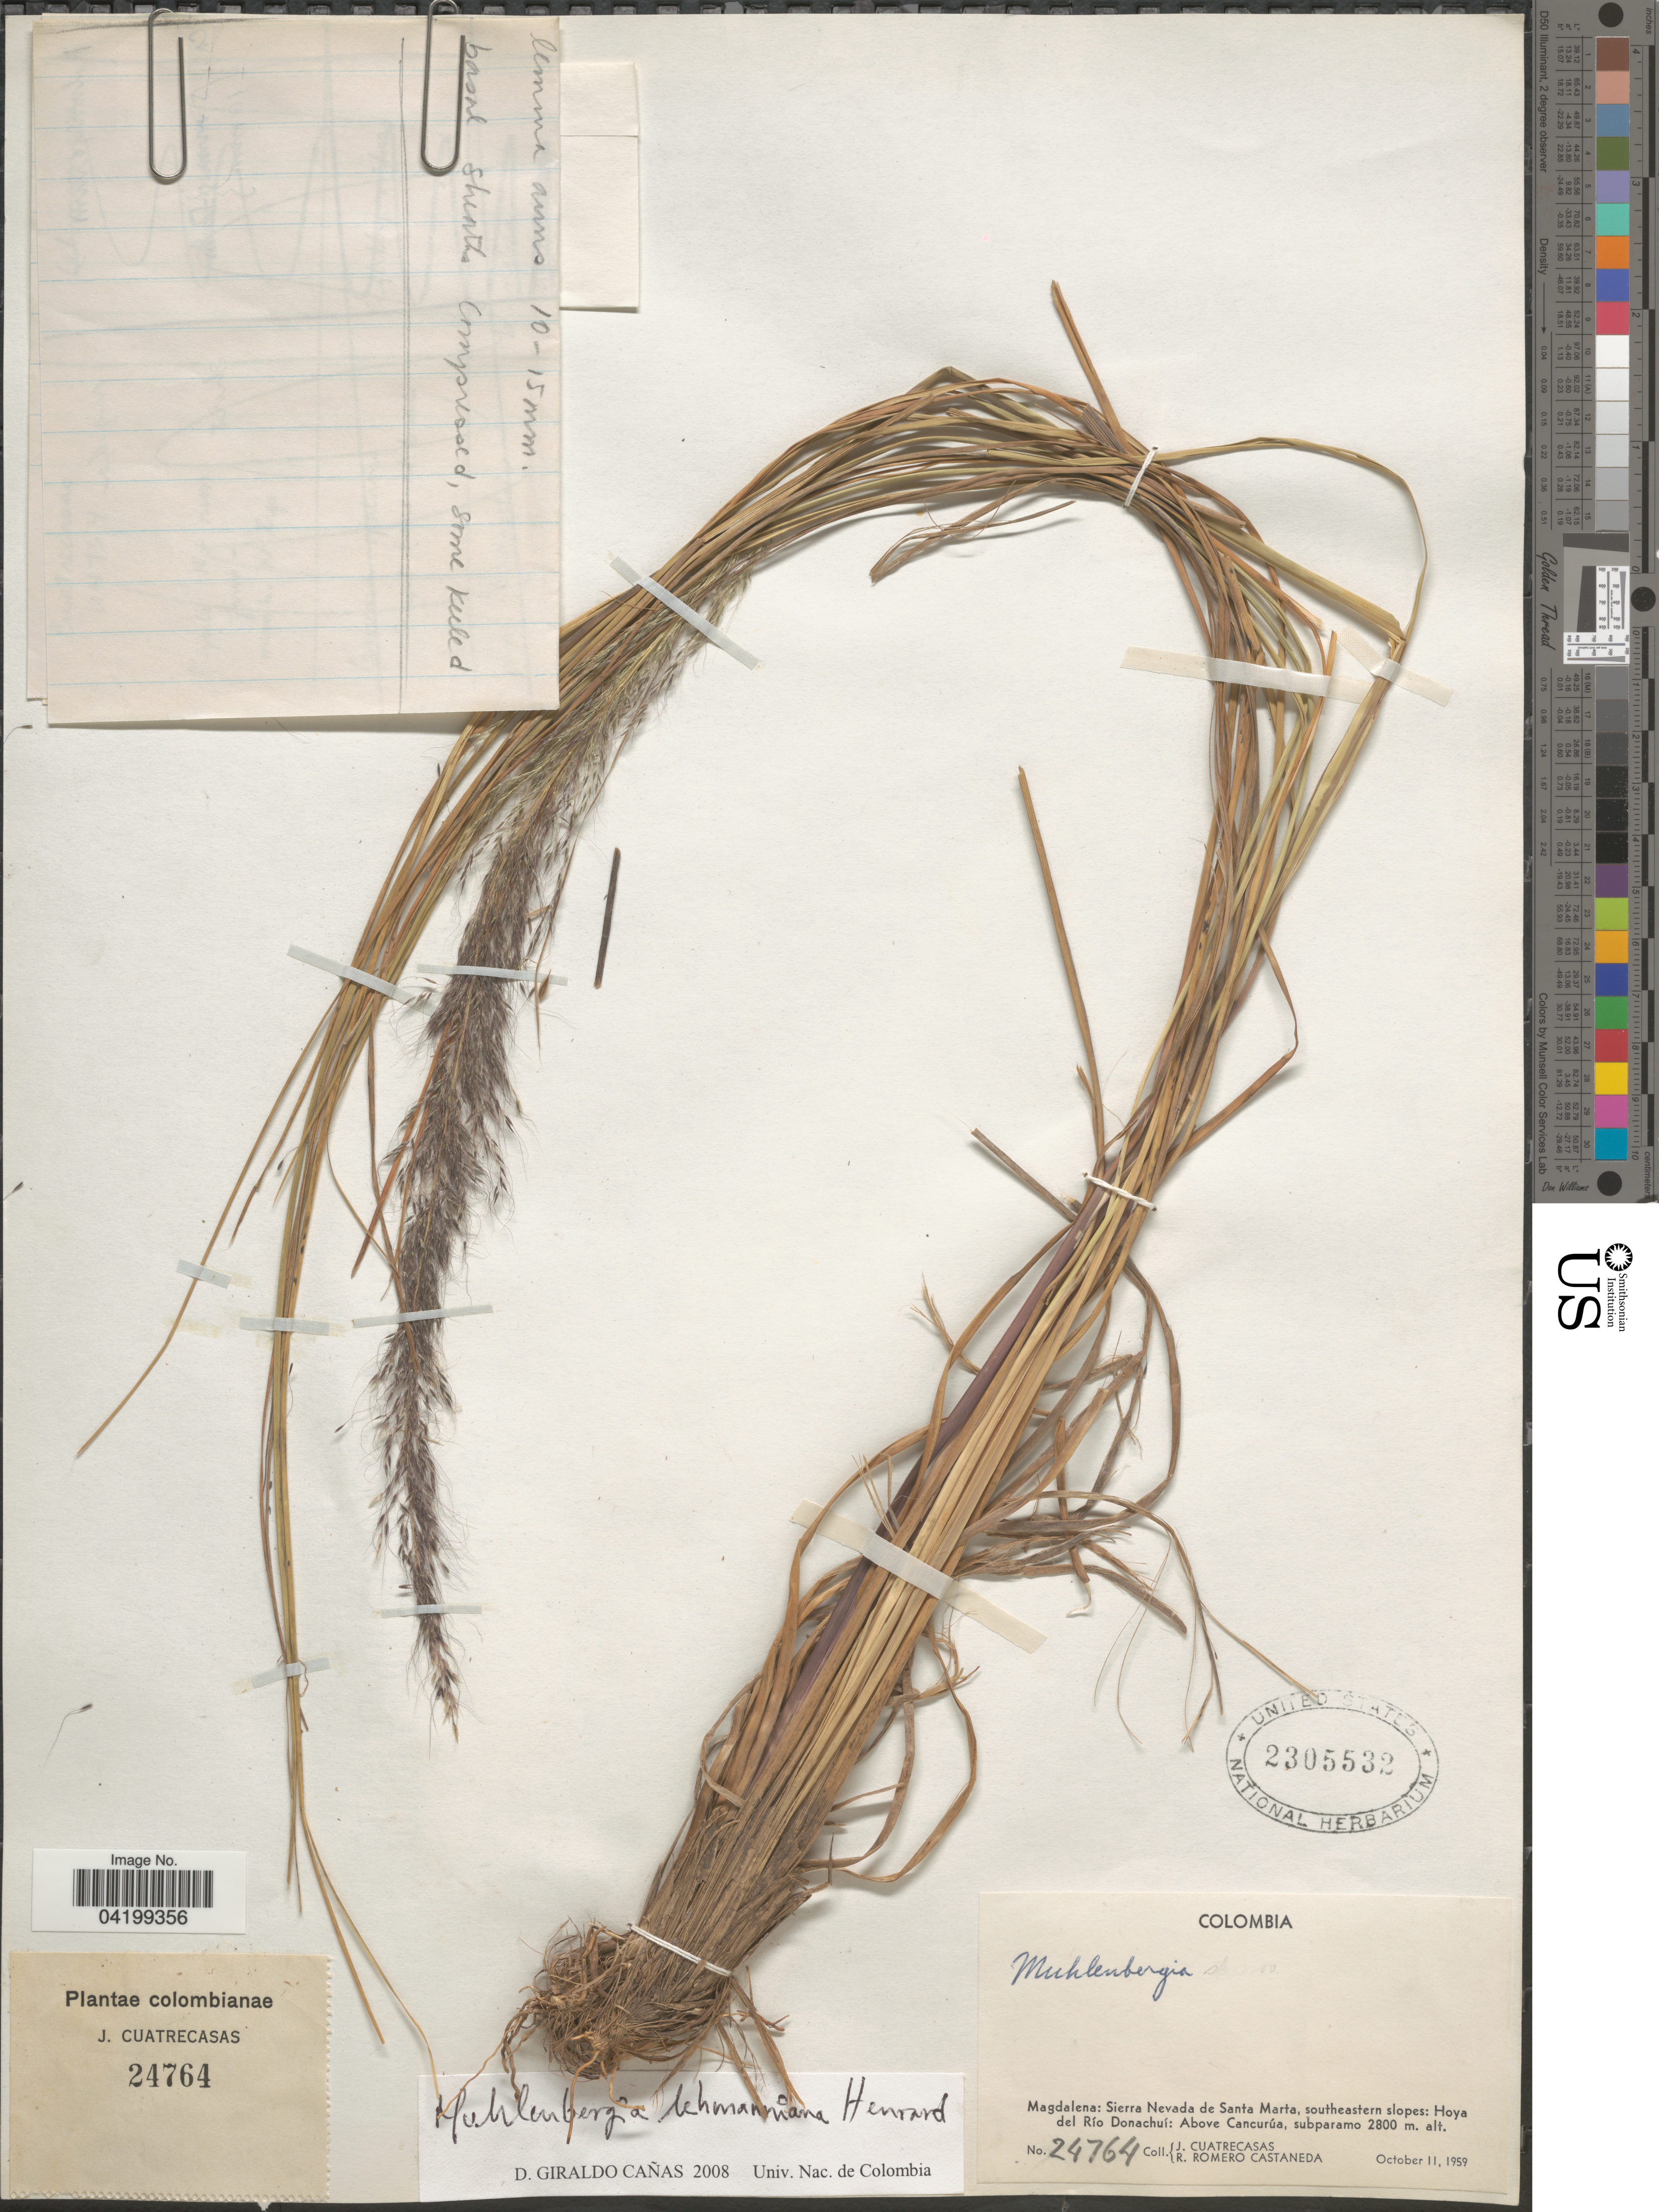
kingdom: Plantae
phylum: Tracheophyta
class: Liliopsida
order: Poales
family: Poaceae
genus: Muhlenbergia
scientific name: Muhlenbergia lehmanniana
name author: Henr.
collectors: J. Cuatrecasas & R. Romero Castañeda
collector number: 24764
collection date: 1959-10-11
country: Colombia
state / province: Magdalena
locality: Sierra Nevada de Santa Marta, southeastern slopes: Hoya del Río Donachuí: Above Cancurúa.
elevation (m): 2800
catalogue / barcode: US 2305532